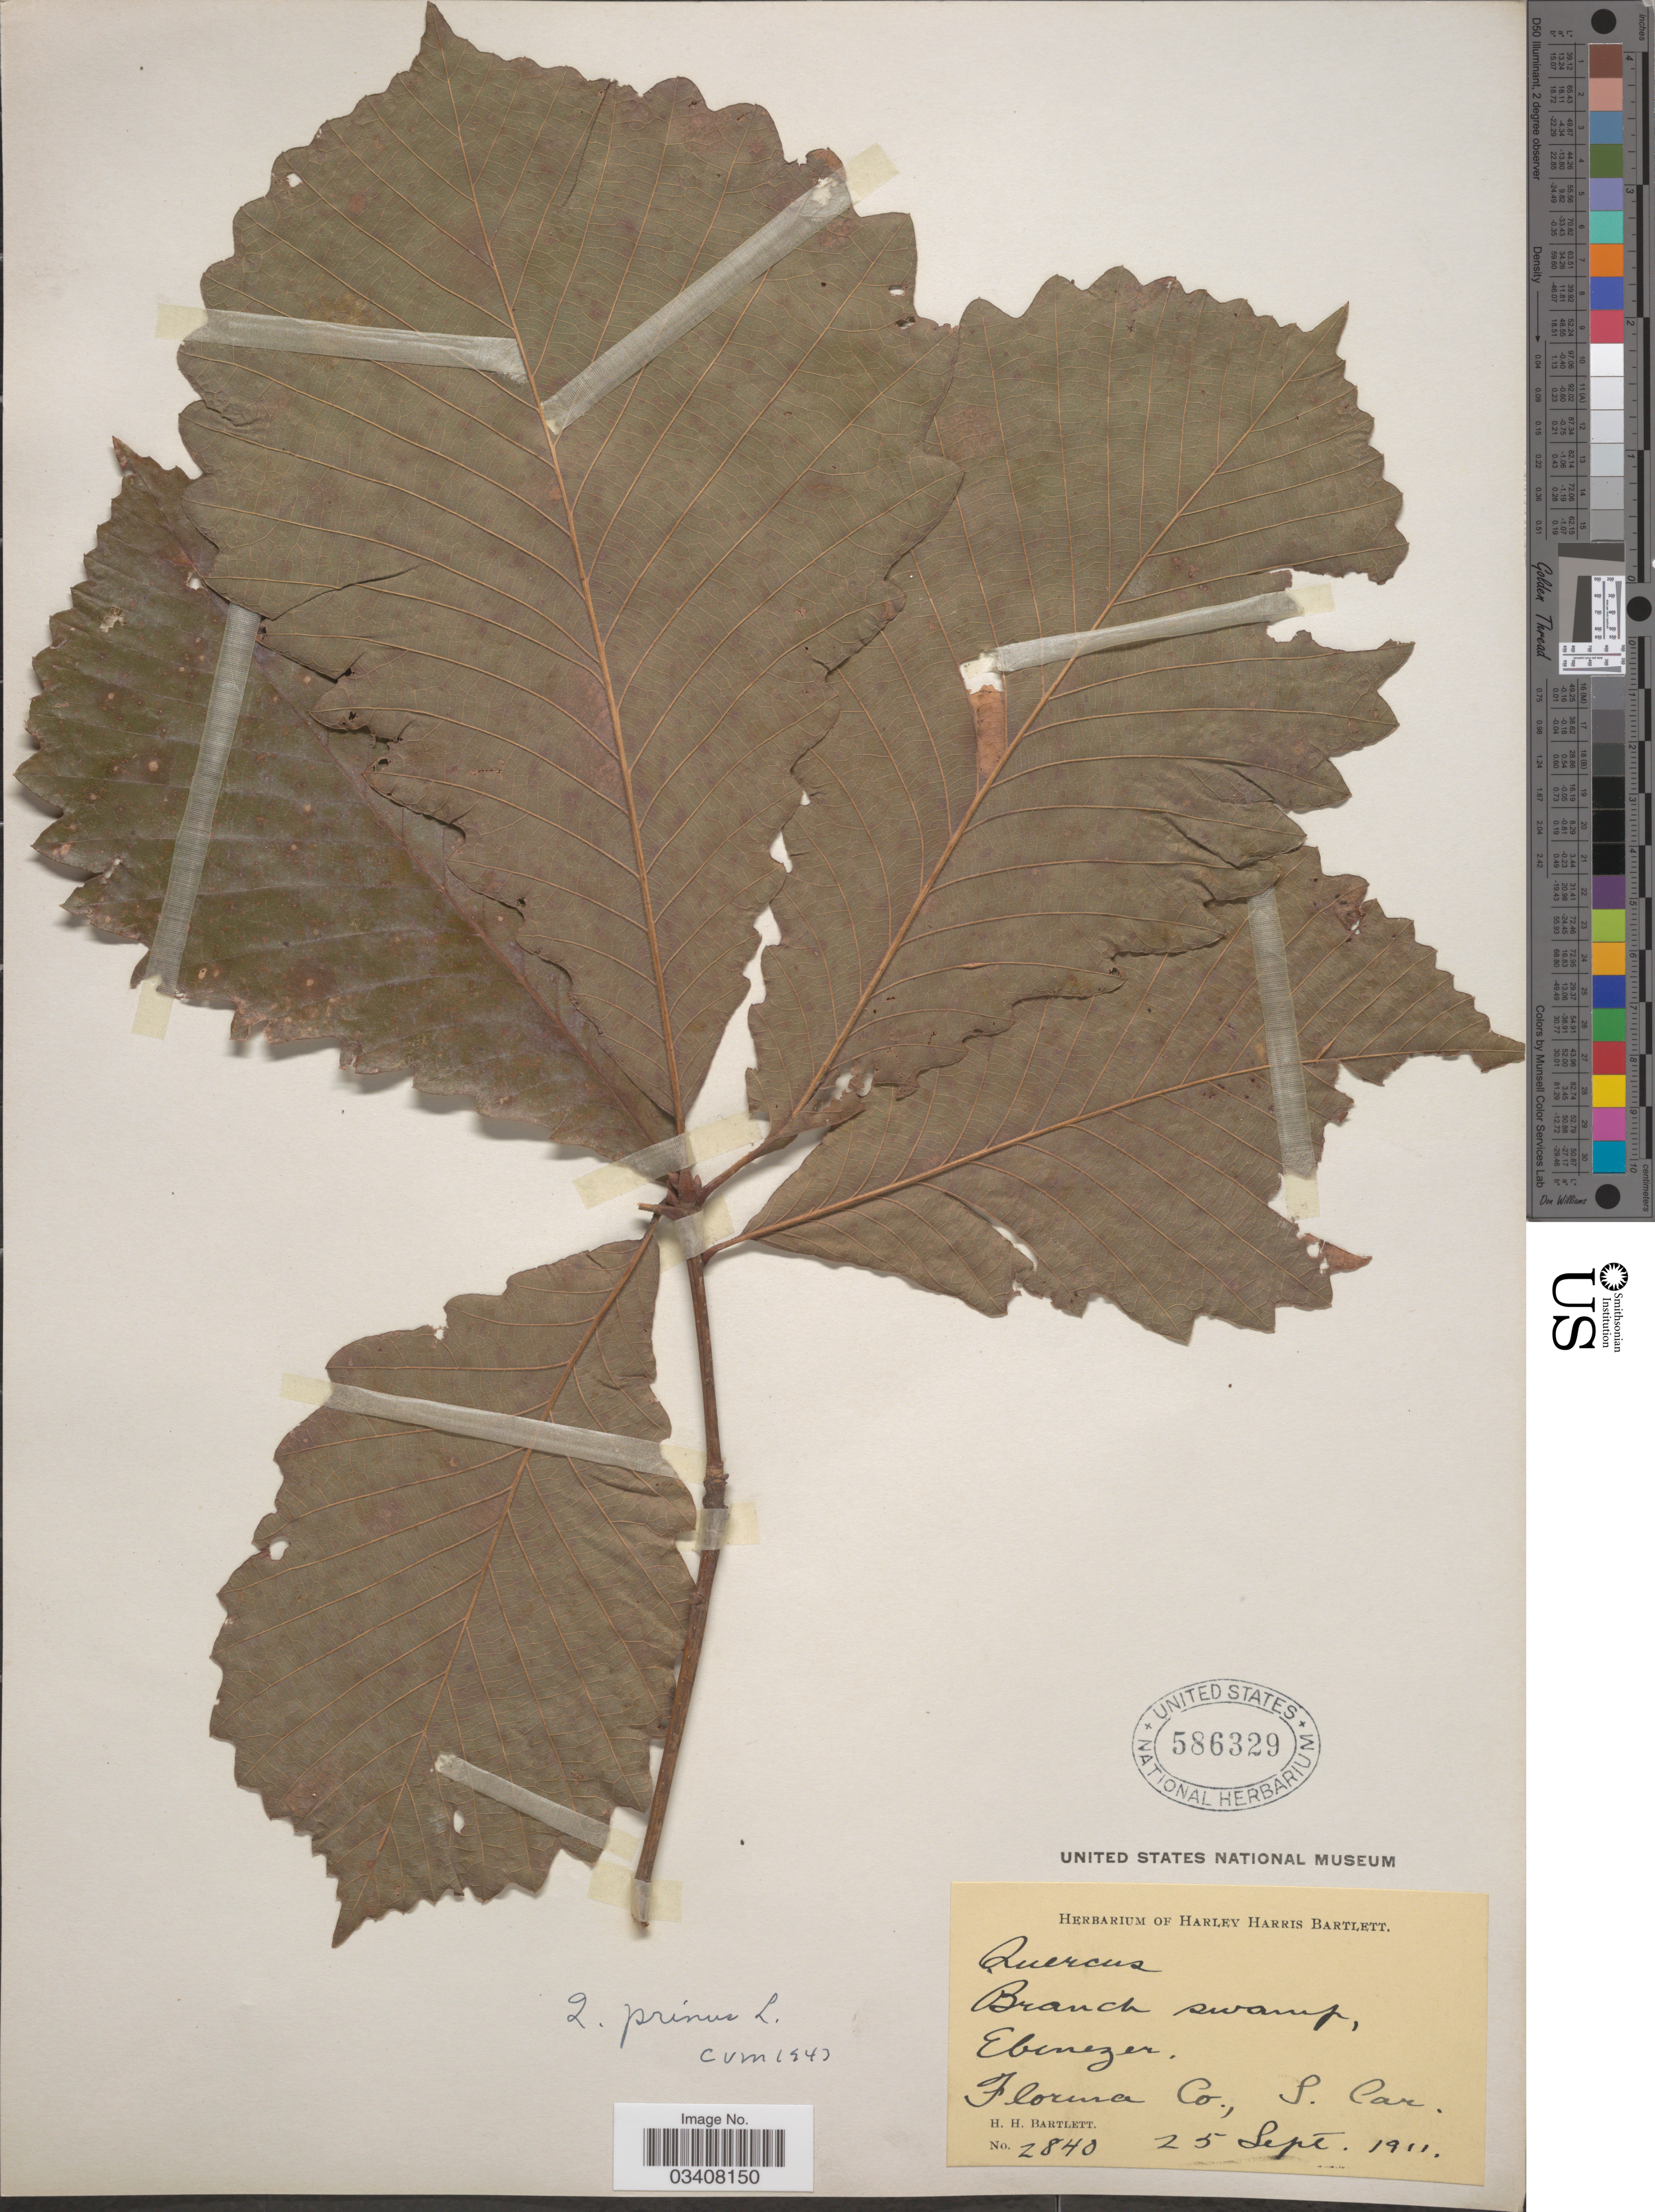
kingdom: Plantae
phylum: Tracheophyta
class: Magnoliopsida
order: Fagales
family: Fagaceae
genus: Quercus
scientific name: Quercus prinus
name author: L.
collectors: H. H. Bartlett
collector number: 2840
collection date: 1911-09-25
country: United States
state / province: South Carolina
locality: Branch swamp, Ebenezer, Florence Co.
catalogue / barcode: US 586329